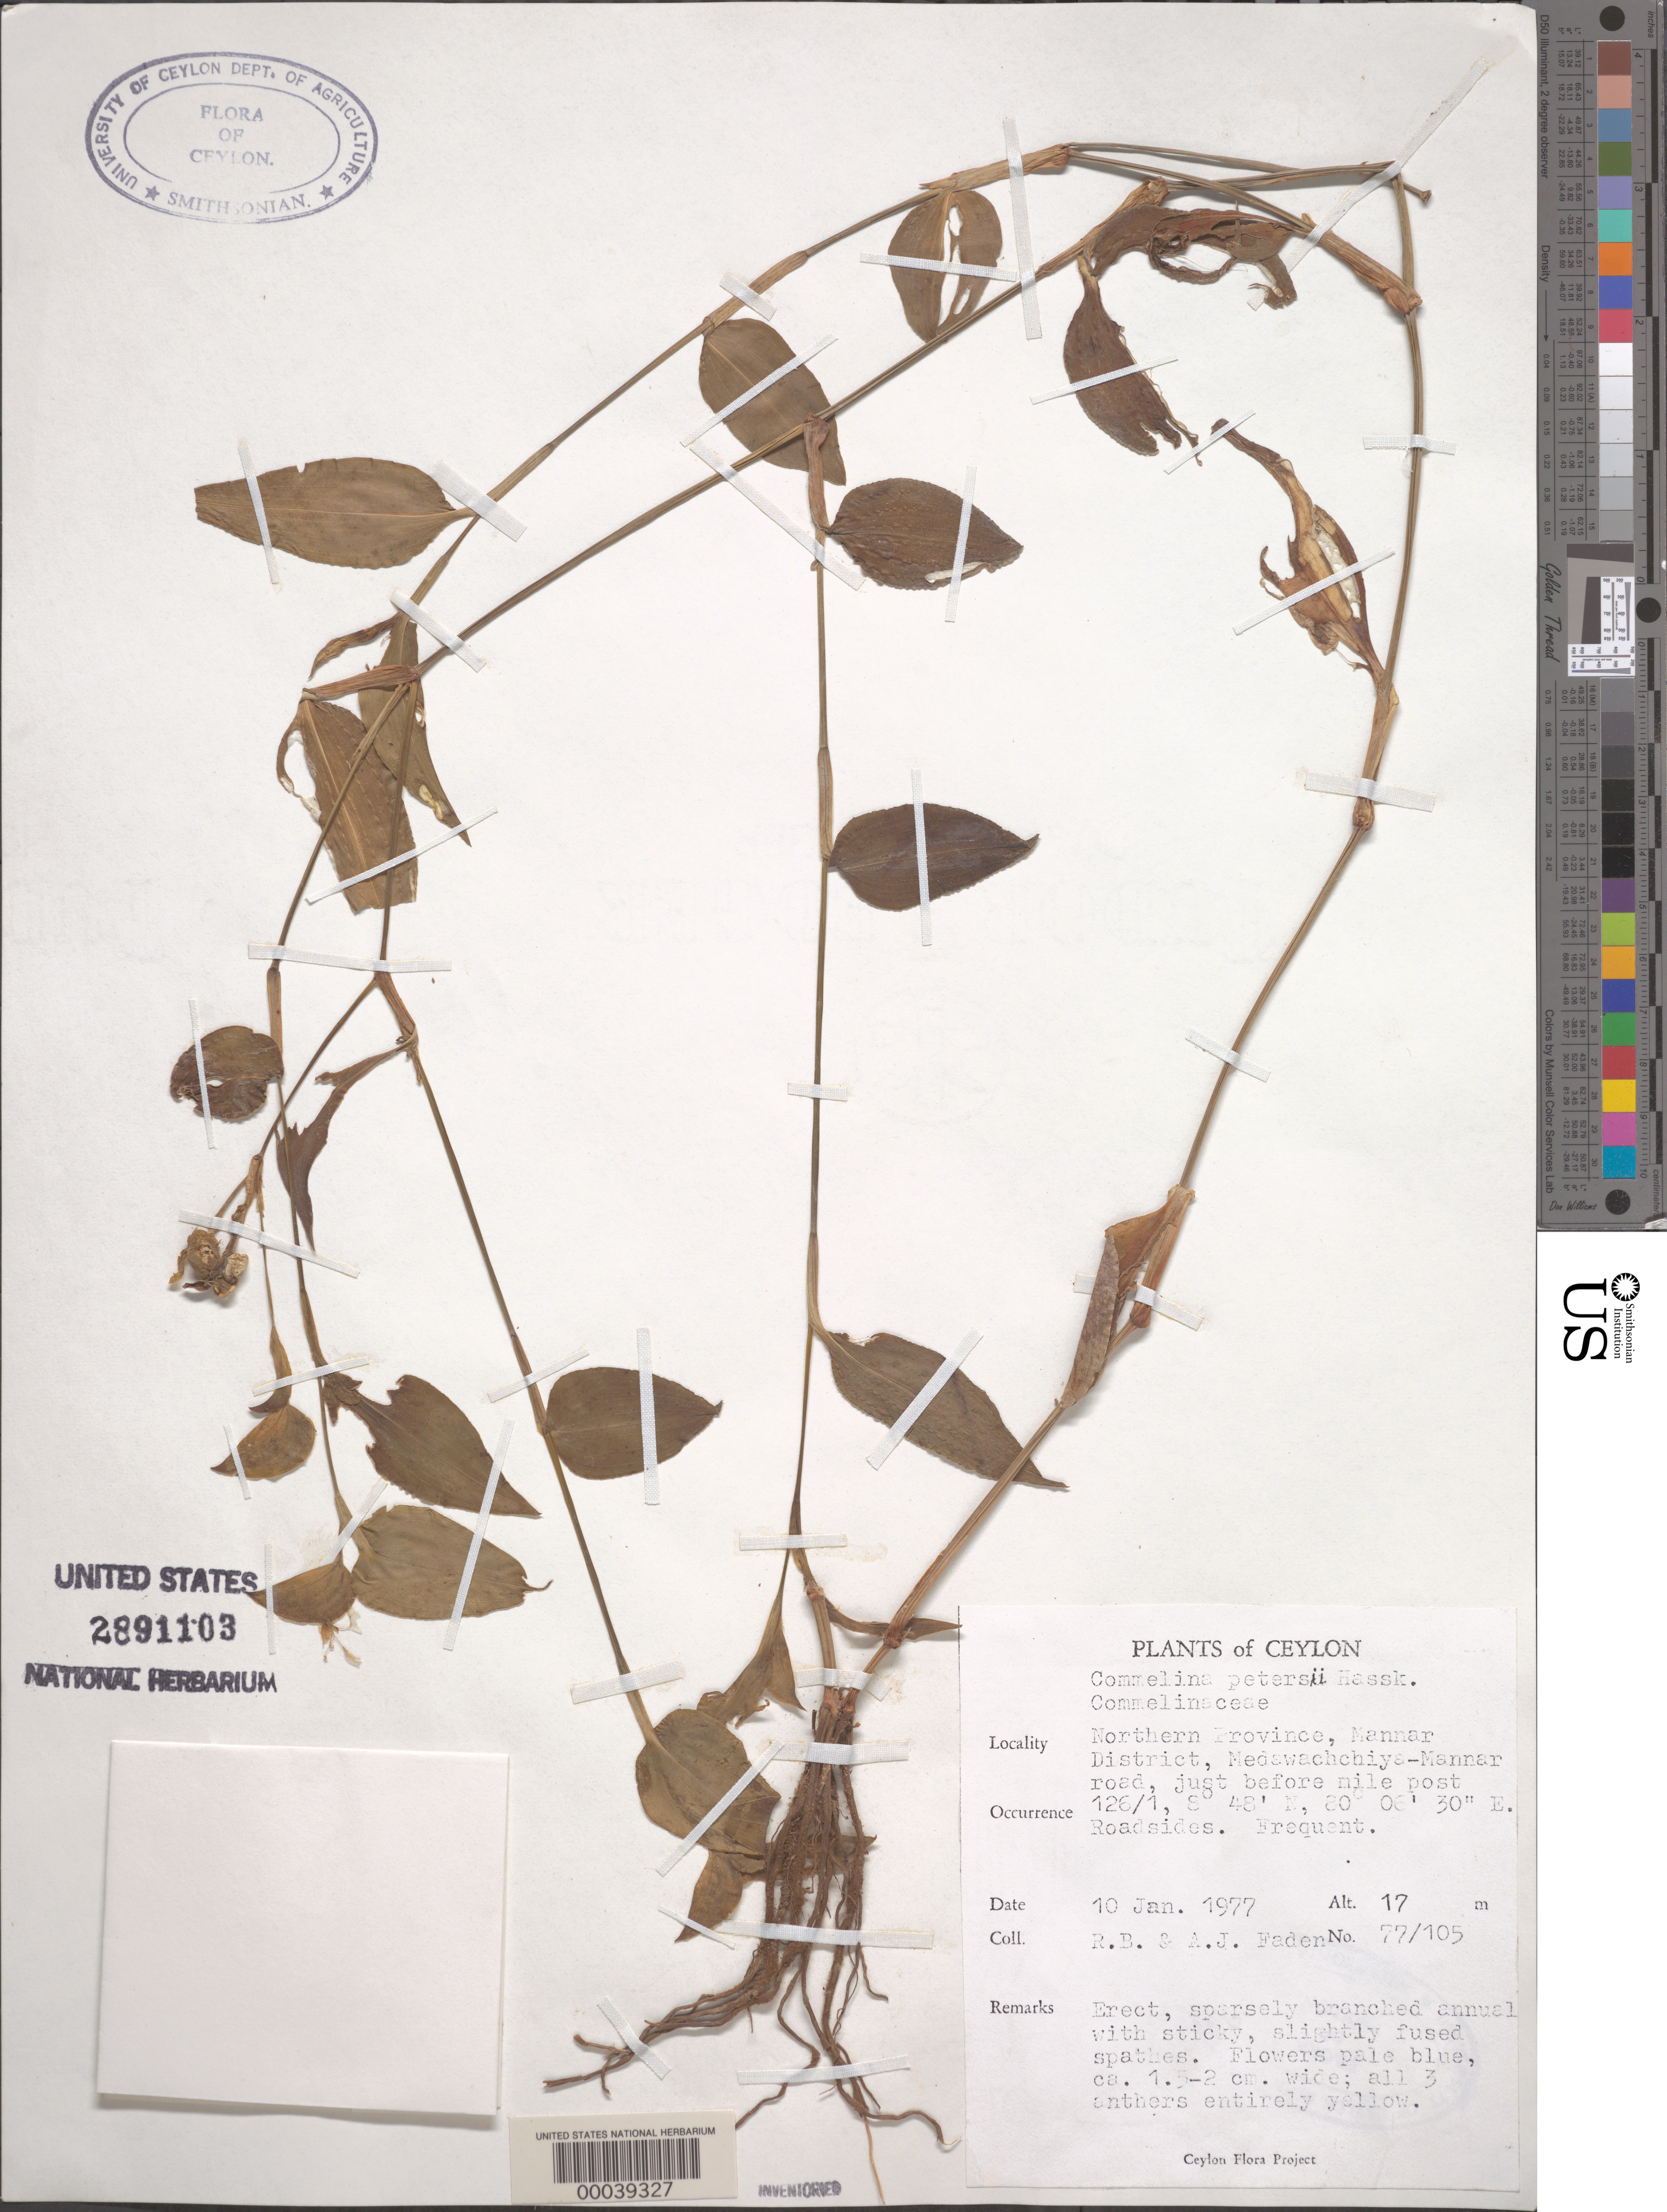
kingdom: Plantae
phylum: Tracheophyta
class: Liliopsida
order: Commelinales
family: Commelinaceae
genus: Commelina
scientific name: Commelina petersii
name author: Hassk.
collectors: R. B. Faden & A. J. Faden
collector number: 77/105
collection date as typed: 10 Jan 1977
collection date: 1977-01-10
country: Sri Lanka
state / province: Northern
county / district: Mannar Dist.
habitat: Roadsides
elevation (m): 17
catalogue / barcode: US 2891103